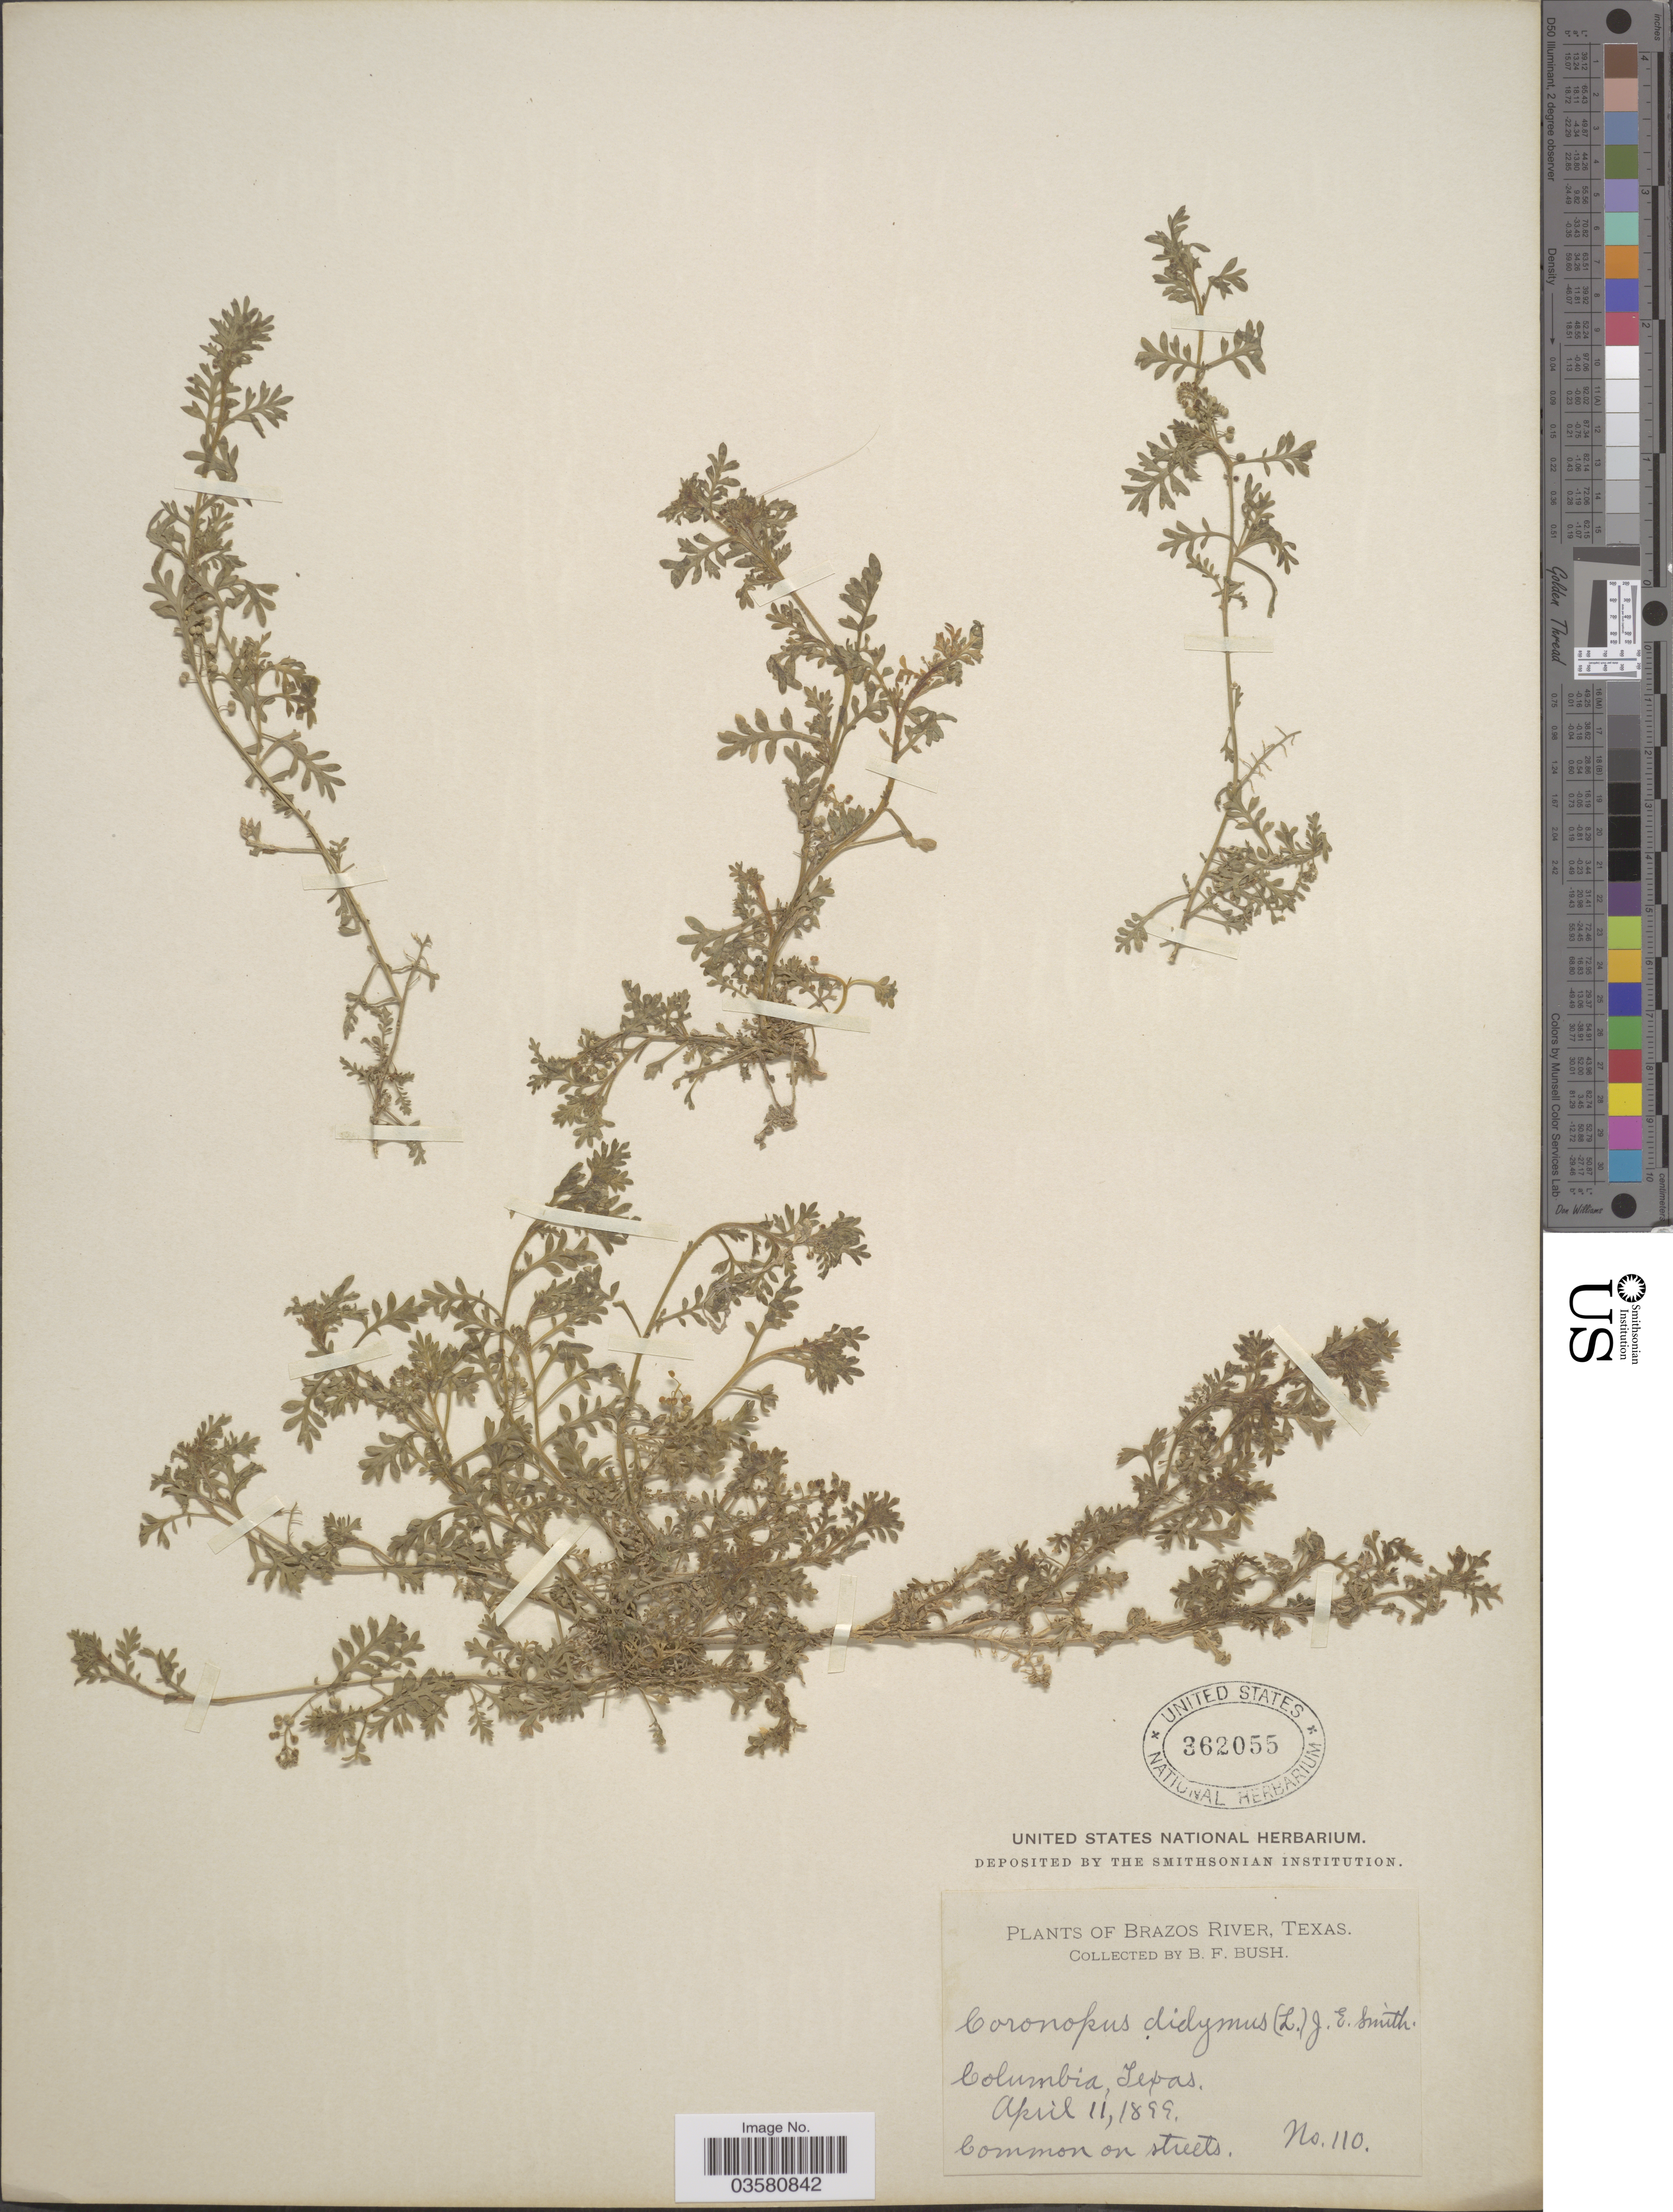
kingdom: Plantae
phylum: Tracheophyta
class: Magnoliopsida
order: Brassicales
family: Brassicaceae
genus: Lepidium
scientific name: Lepidium didymum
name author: L.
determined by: Strong, M. T., (US), Smithsonian Institution - National Museum of Natural History (UNITED STATES)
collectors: B. F. Bush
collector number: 110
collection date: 1899-04-11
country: United States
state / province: Texas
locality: Brazos River. Columbia.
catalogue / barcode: US 362055